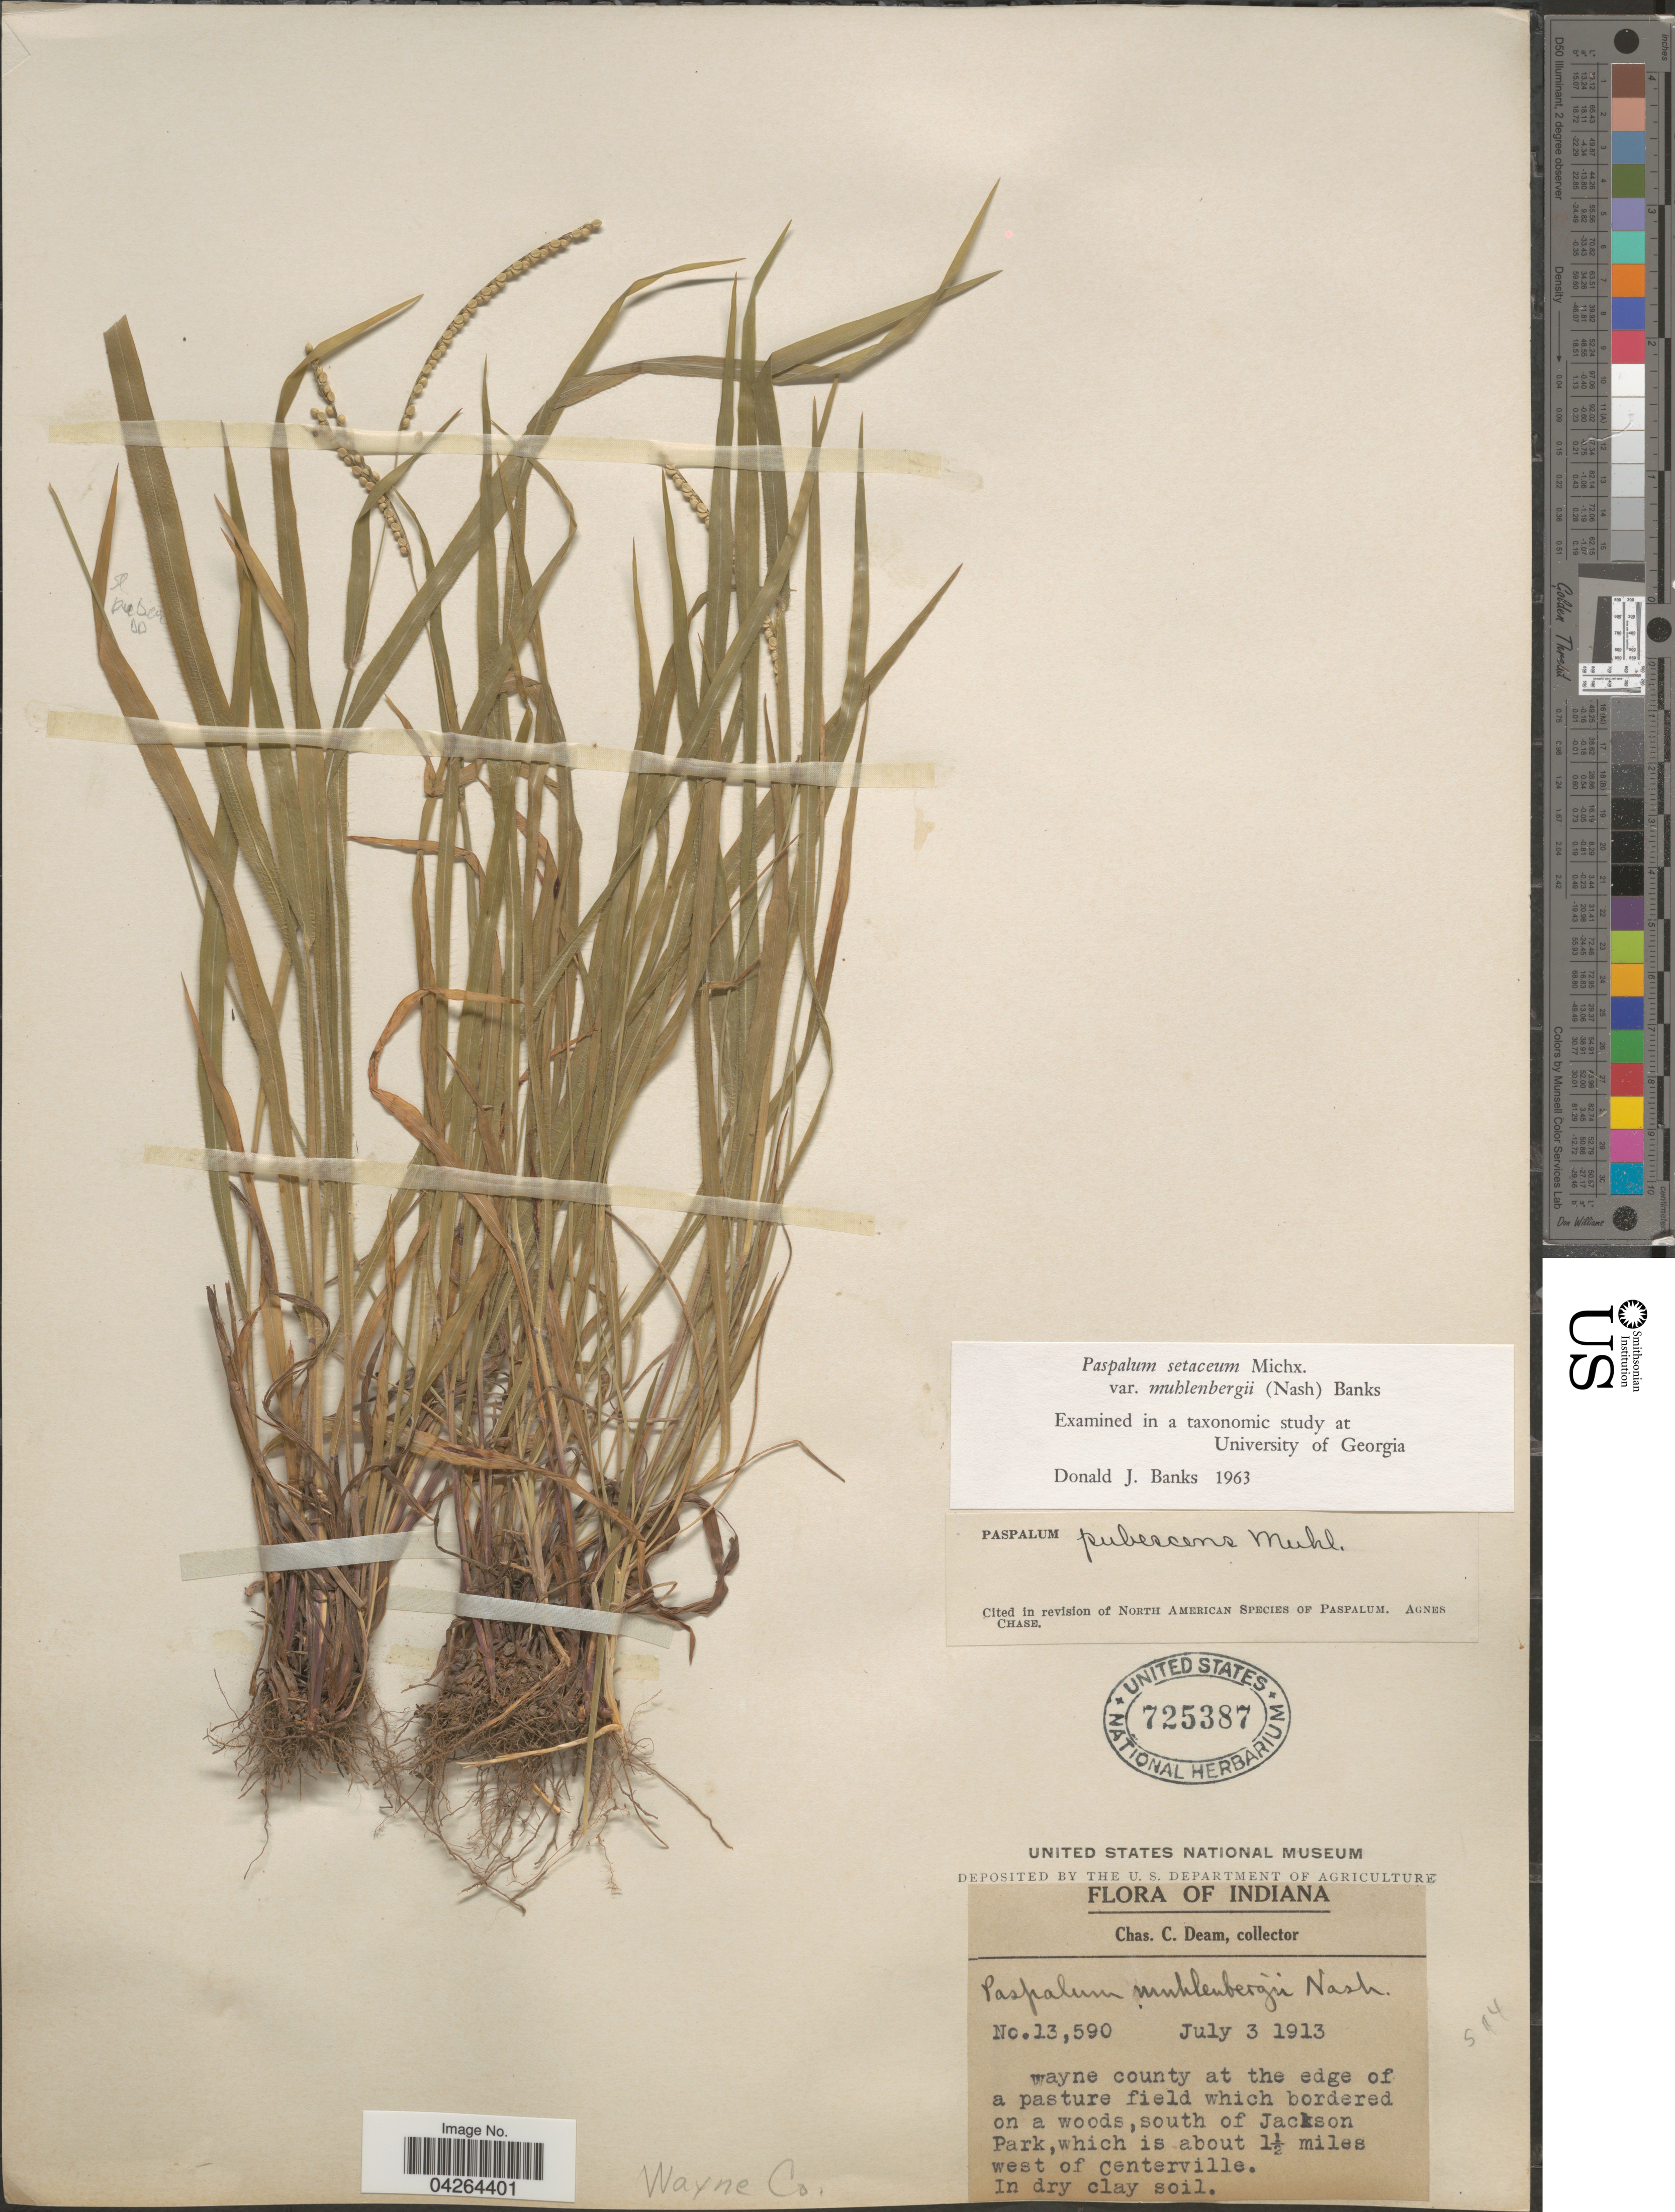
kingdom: Plantae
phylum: Tracheophyta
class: Liliopsida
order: Poales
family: Poaceae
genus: Paspalum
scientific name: Paspalum setaceum var. muhlenbergii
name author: (Nash) D.J. Banks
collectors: C. C. Deam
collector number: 13590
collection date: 1913-07-03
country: United States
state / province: Indiana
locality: Wayne county at the edge of a pasture field which bordered on a woods, south of Jackson Park, which is about 1½ miles west of Centerville. In dry clay soil. Wayne Co.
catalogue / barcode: US 725387